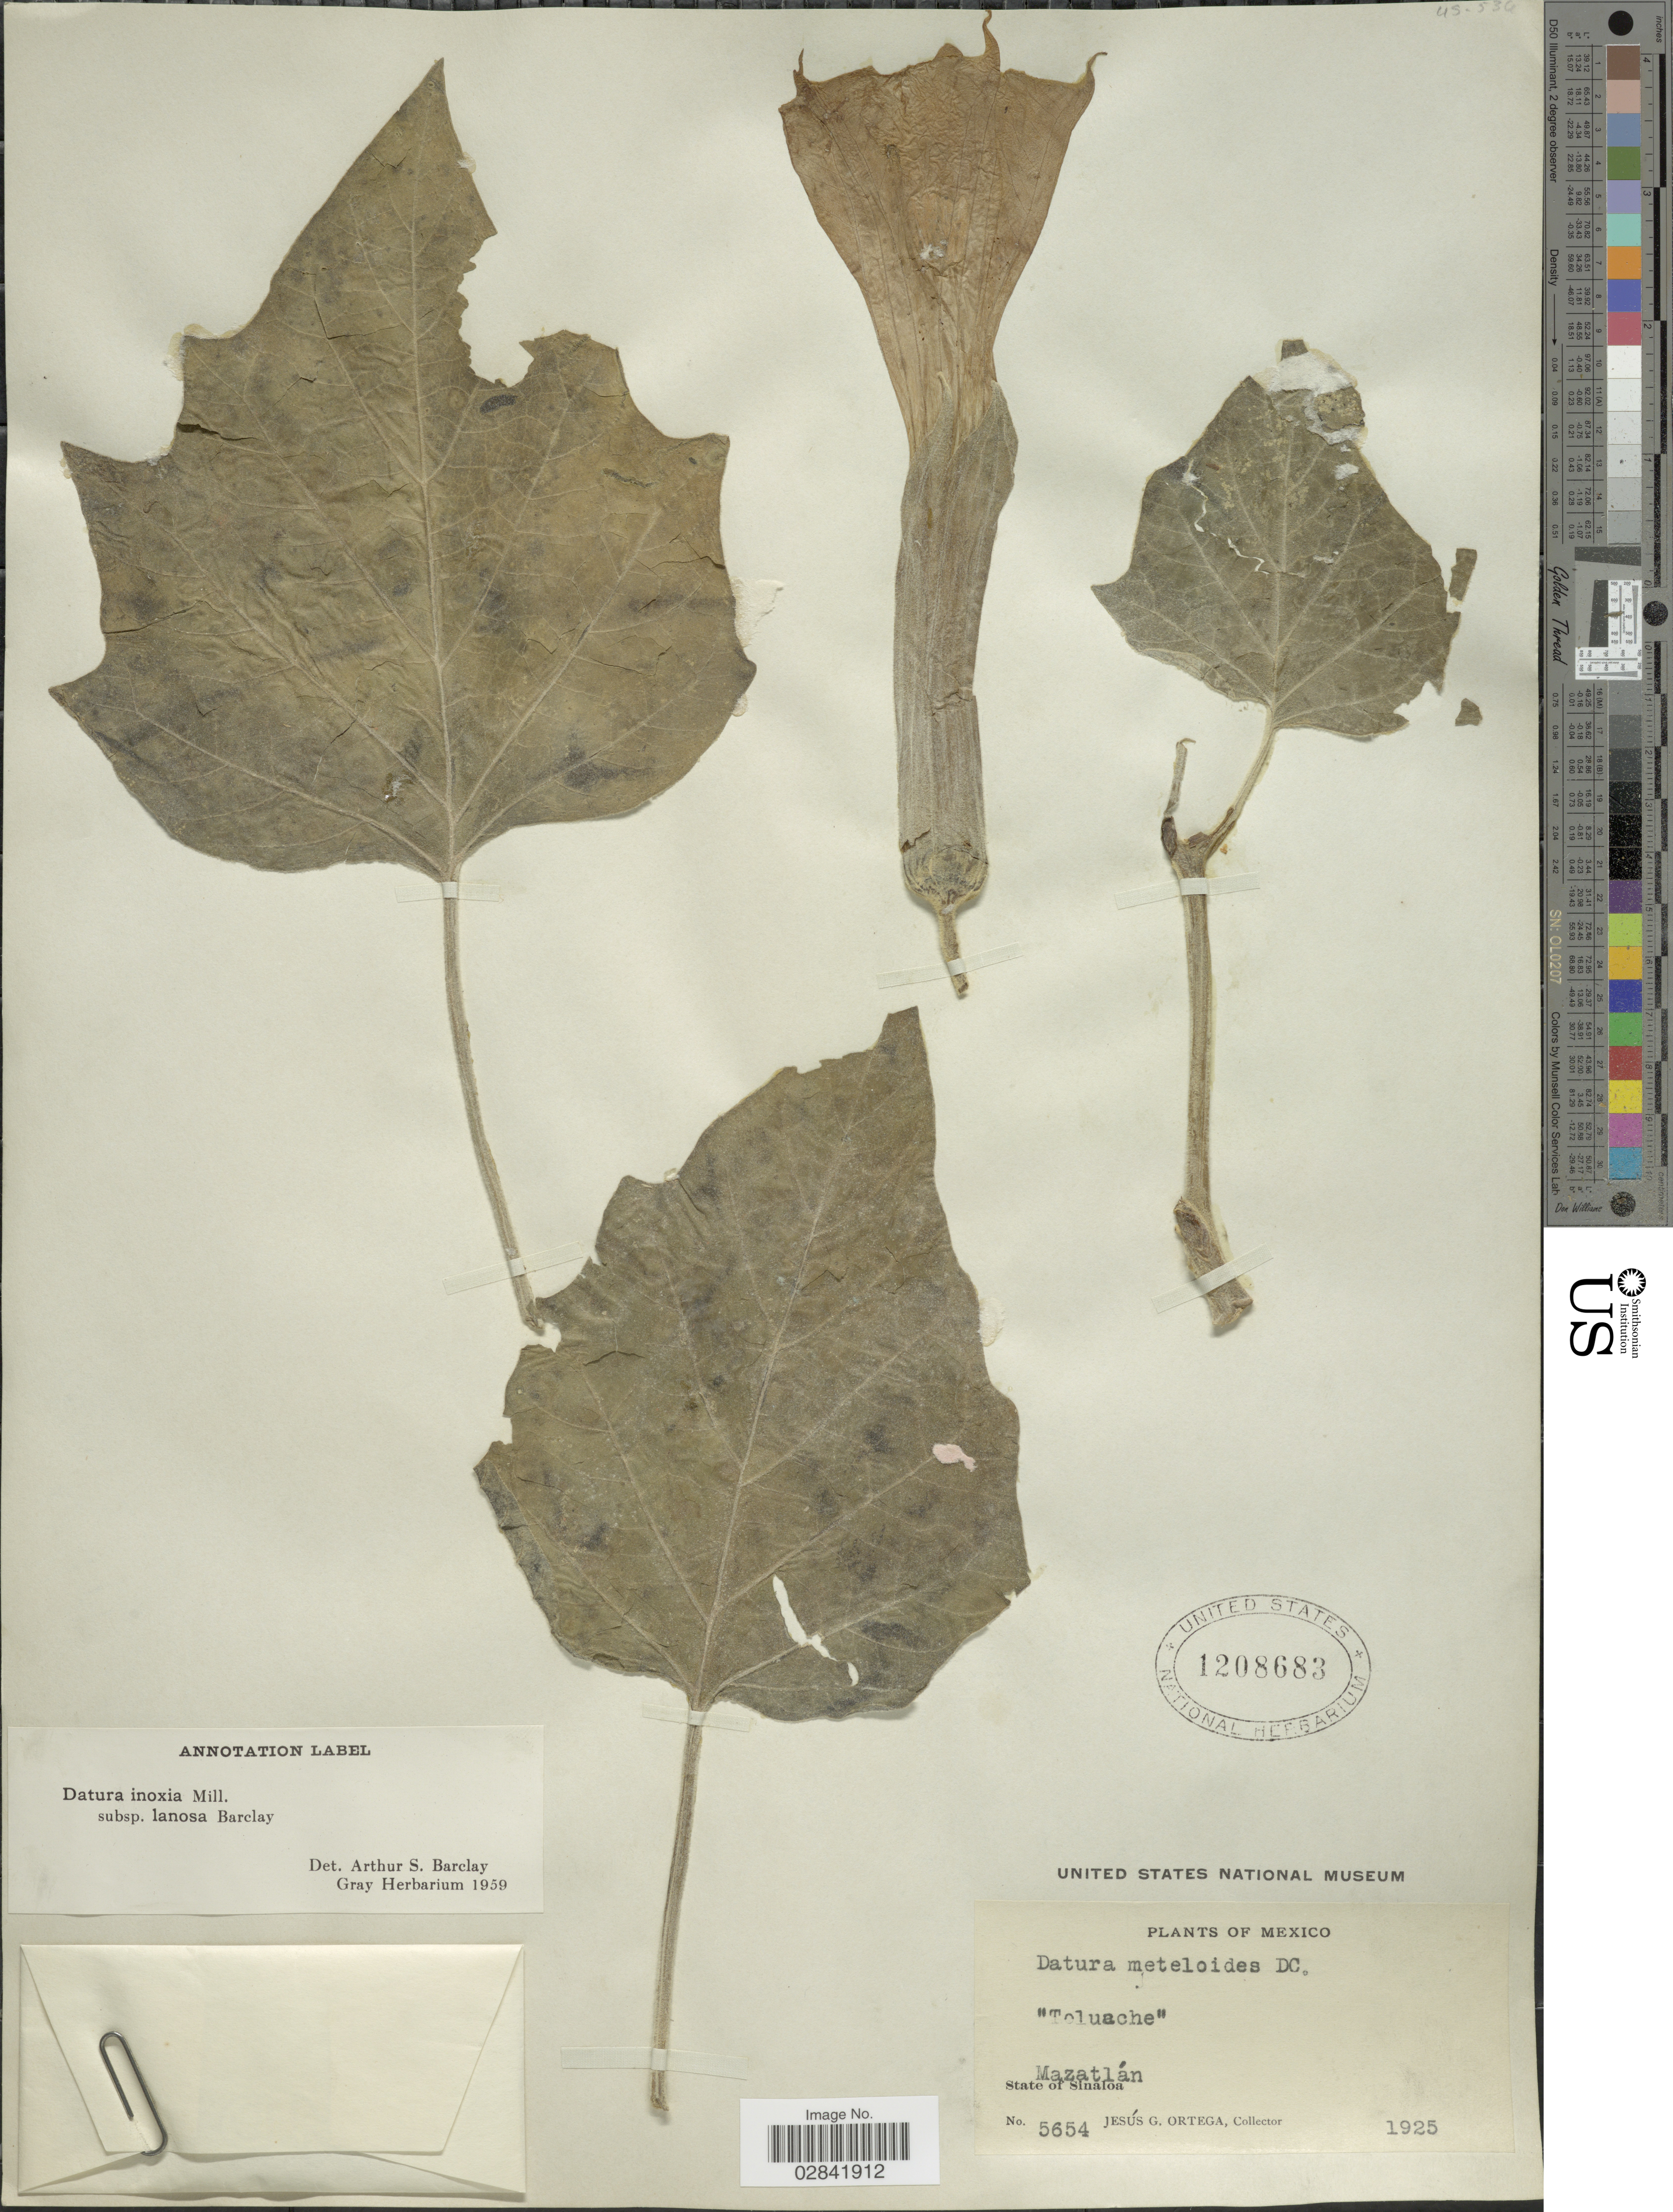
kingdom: Plantae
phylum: Tracheophyta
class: Magnoliopsida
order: Solanales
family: Solanaceae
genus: Datura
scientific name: Datura innoxia subsp. lanosa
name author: A.S. Barclay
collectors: J. Ortega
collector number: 5654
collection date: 1925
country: Mexico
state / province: Sinaloa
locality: Mazatlán.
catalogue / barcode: US 1208683